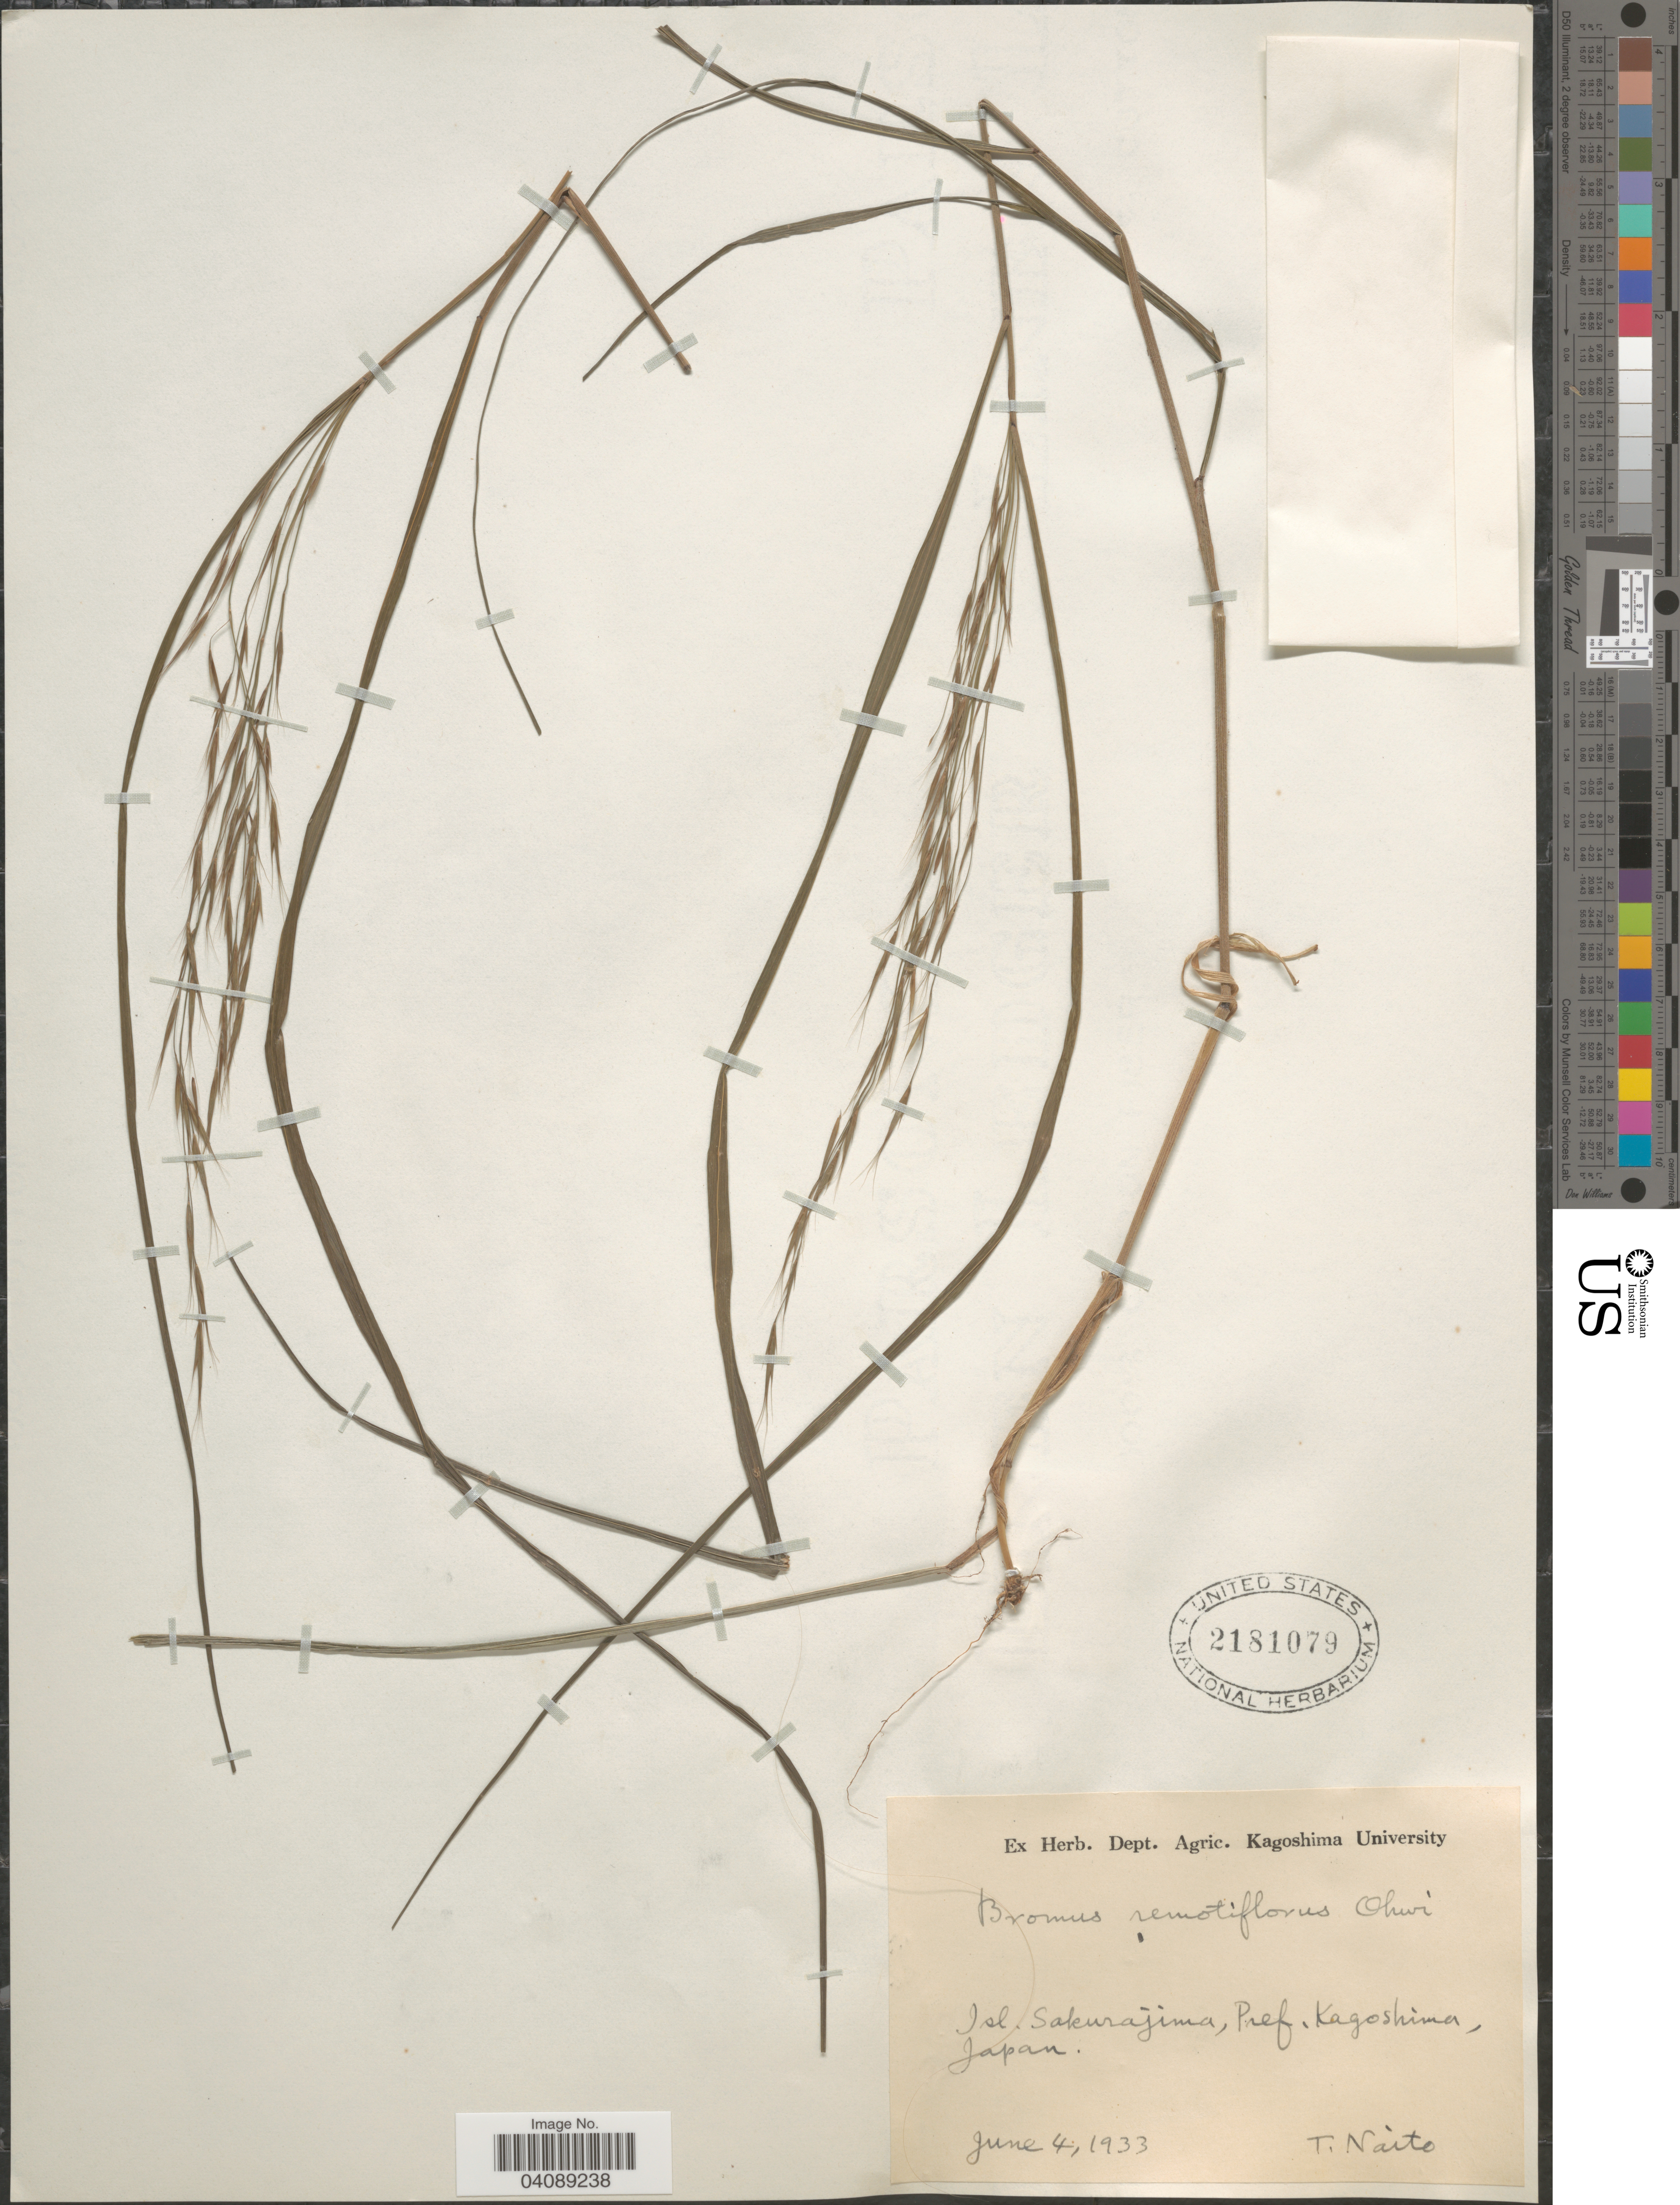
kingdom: Plantae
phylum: Tracheophyta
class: Liliopsida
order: Poales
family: Poaceae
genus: Bromus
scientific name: Bromus remotiflorus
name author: (Steud.) Ohwi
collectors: T. Naito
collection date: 1933-06-04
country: Japan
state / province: Kagosima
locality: Isl. Sakurajima, Pref. Kagoshima.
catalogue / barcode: US 2181079